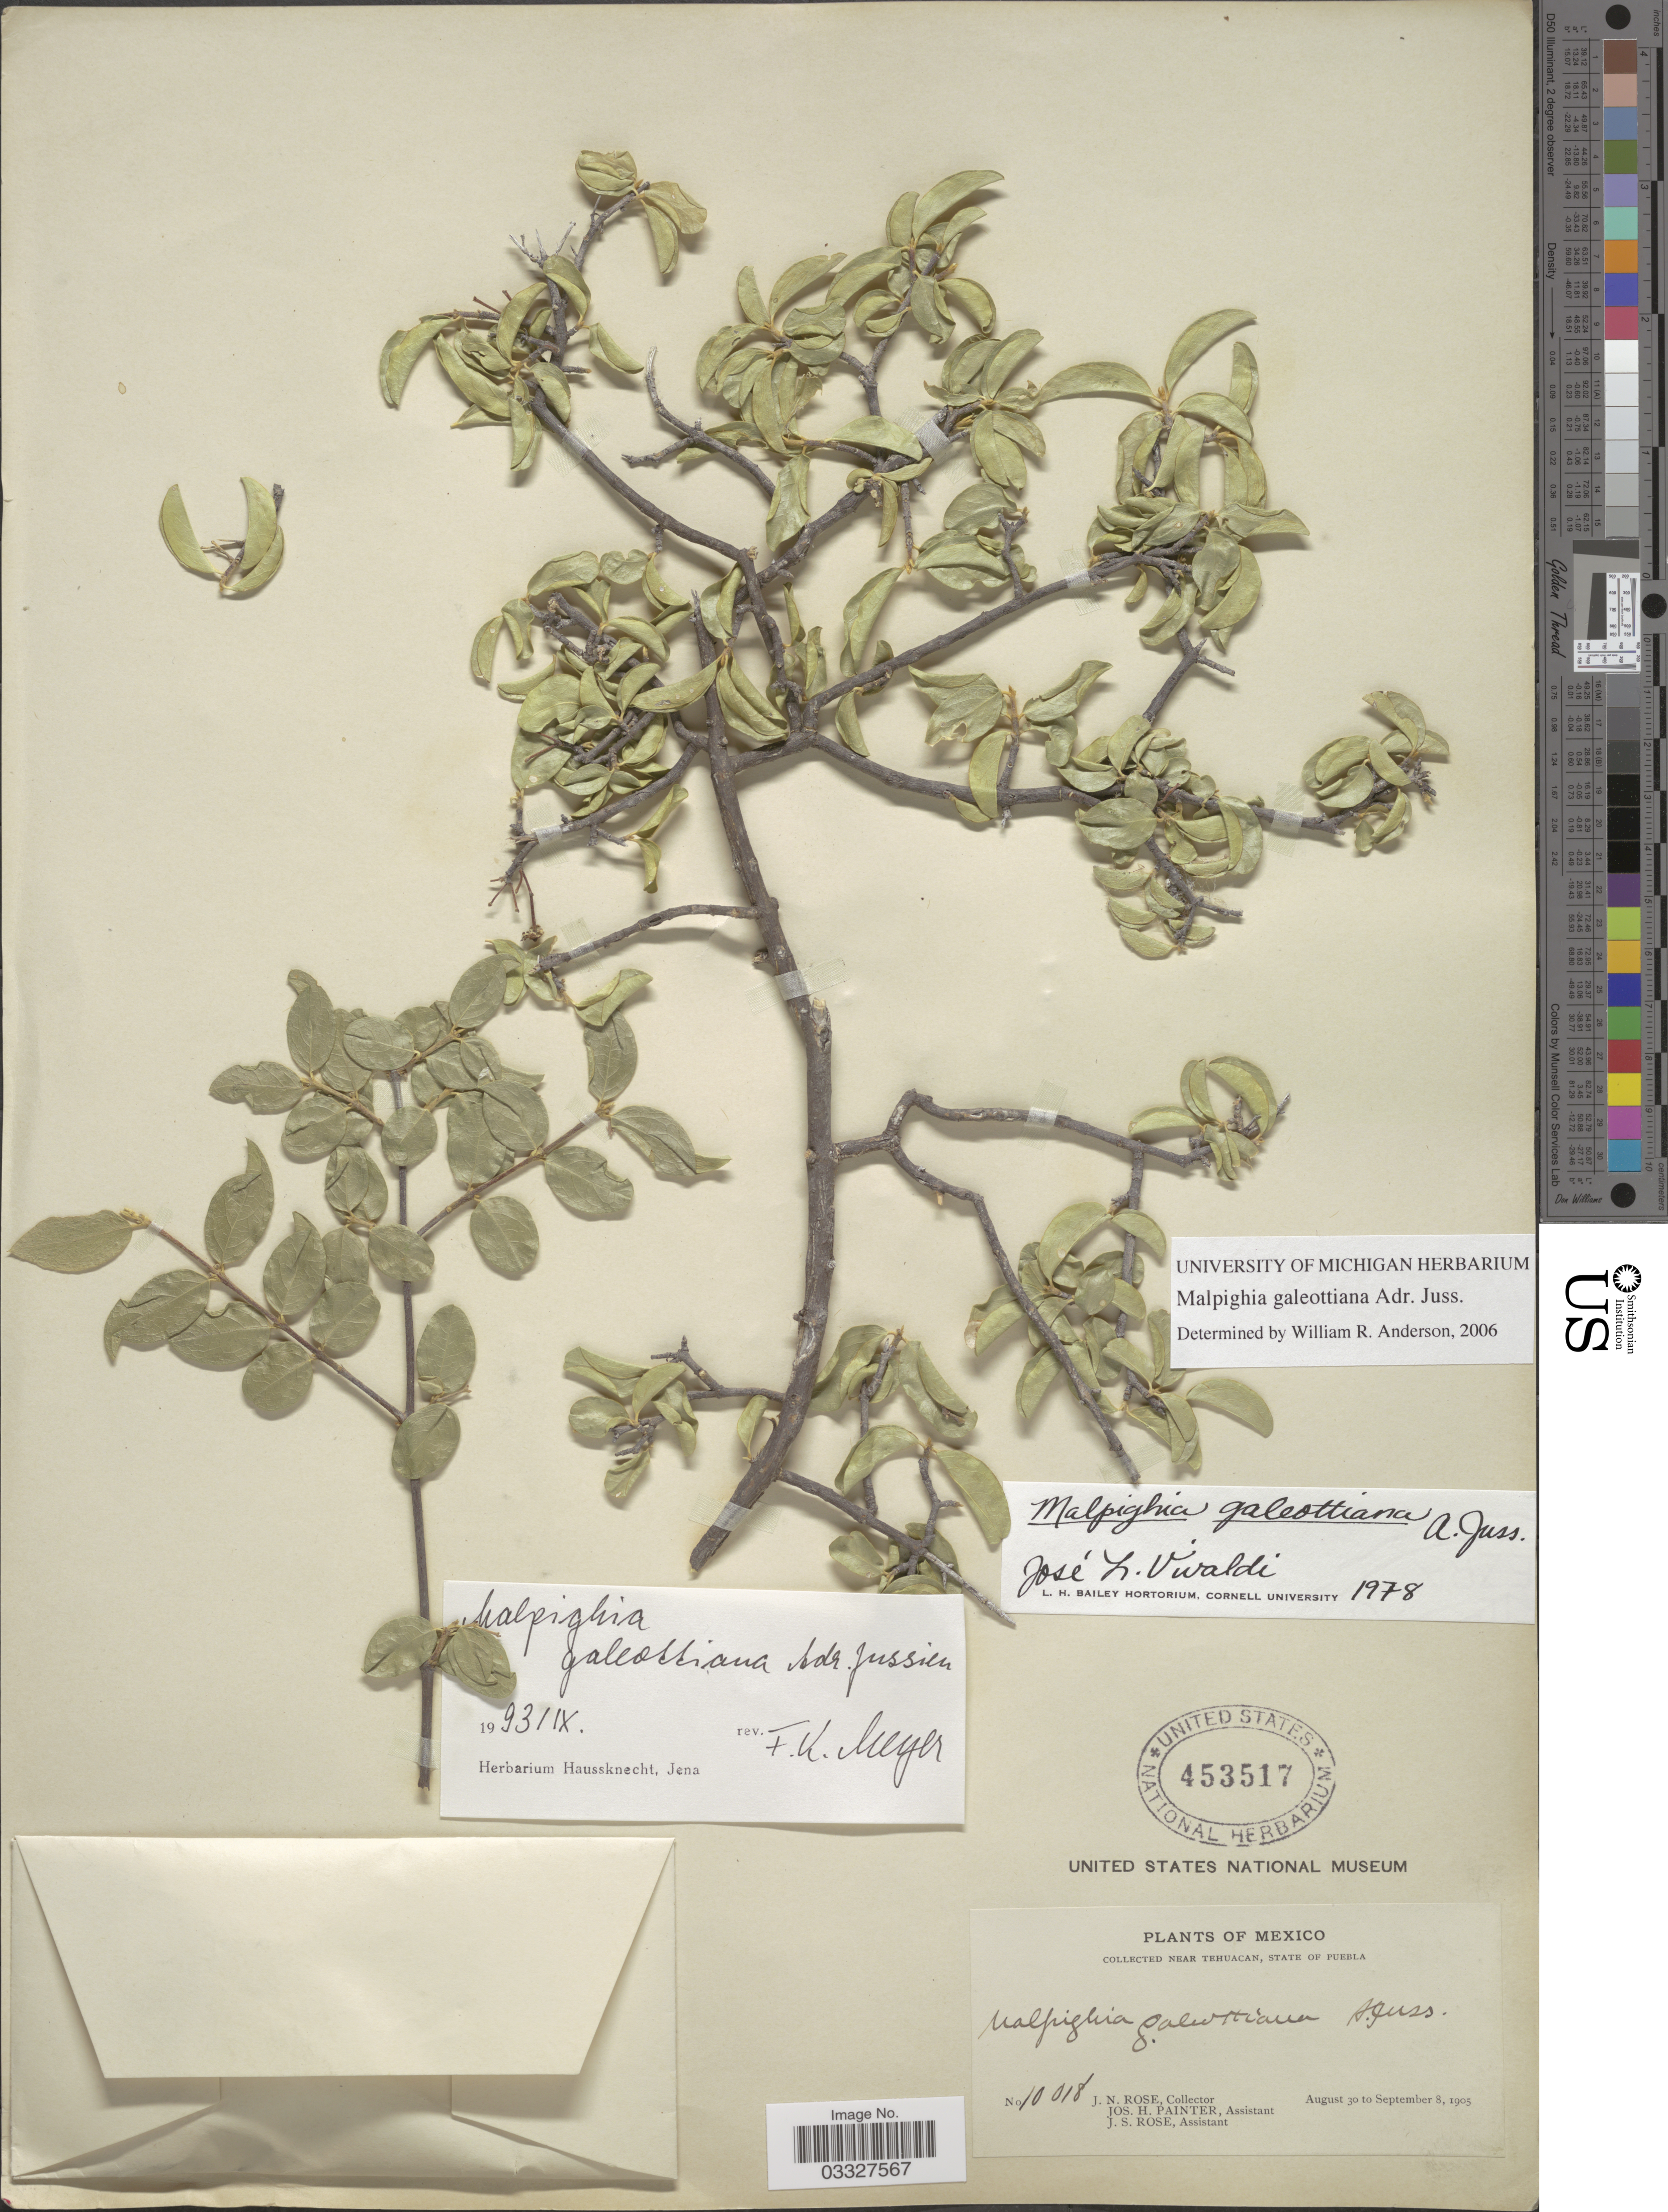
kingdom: Plantae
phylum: Tracheophyta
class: Magnoliopsida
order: Malpighiales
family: Malpighiaceae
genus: Malpighia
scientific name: Malpighia galeottiana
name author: A. Juss.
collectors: J. N. Rose, J. H. Painter & J. S. Rose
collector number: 10018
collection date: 1905-08-30/1905-09-08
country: Mexico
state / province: Puebla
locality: Near Tehuacan.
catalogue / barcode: US 453517